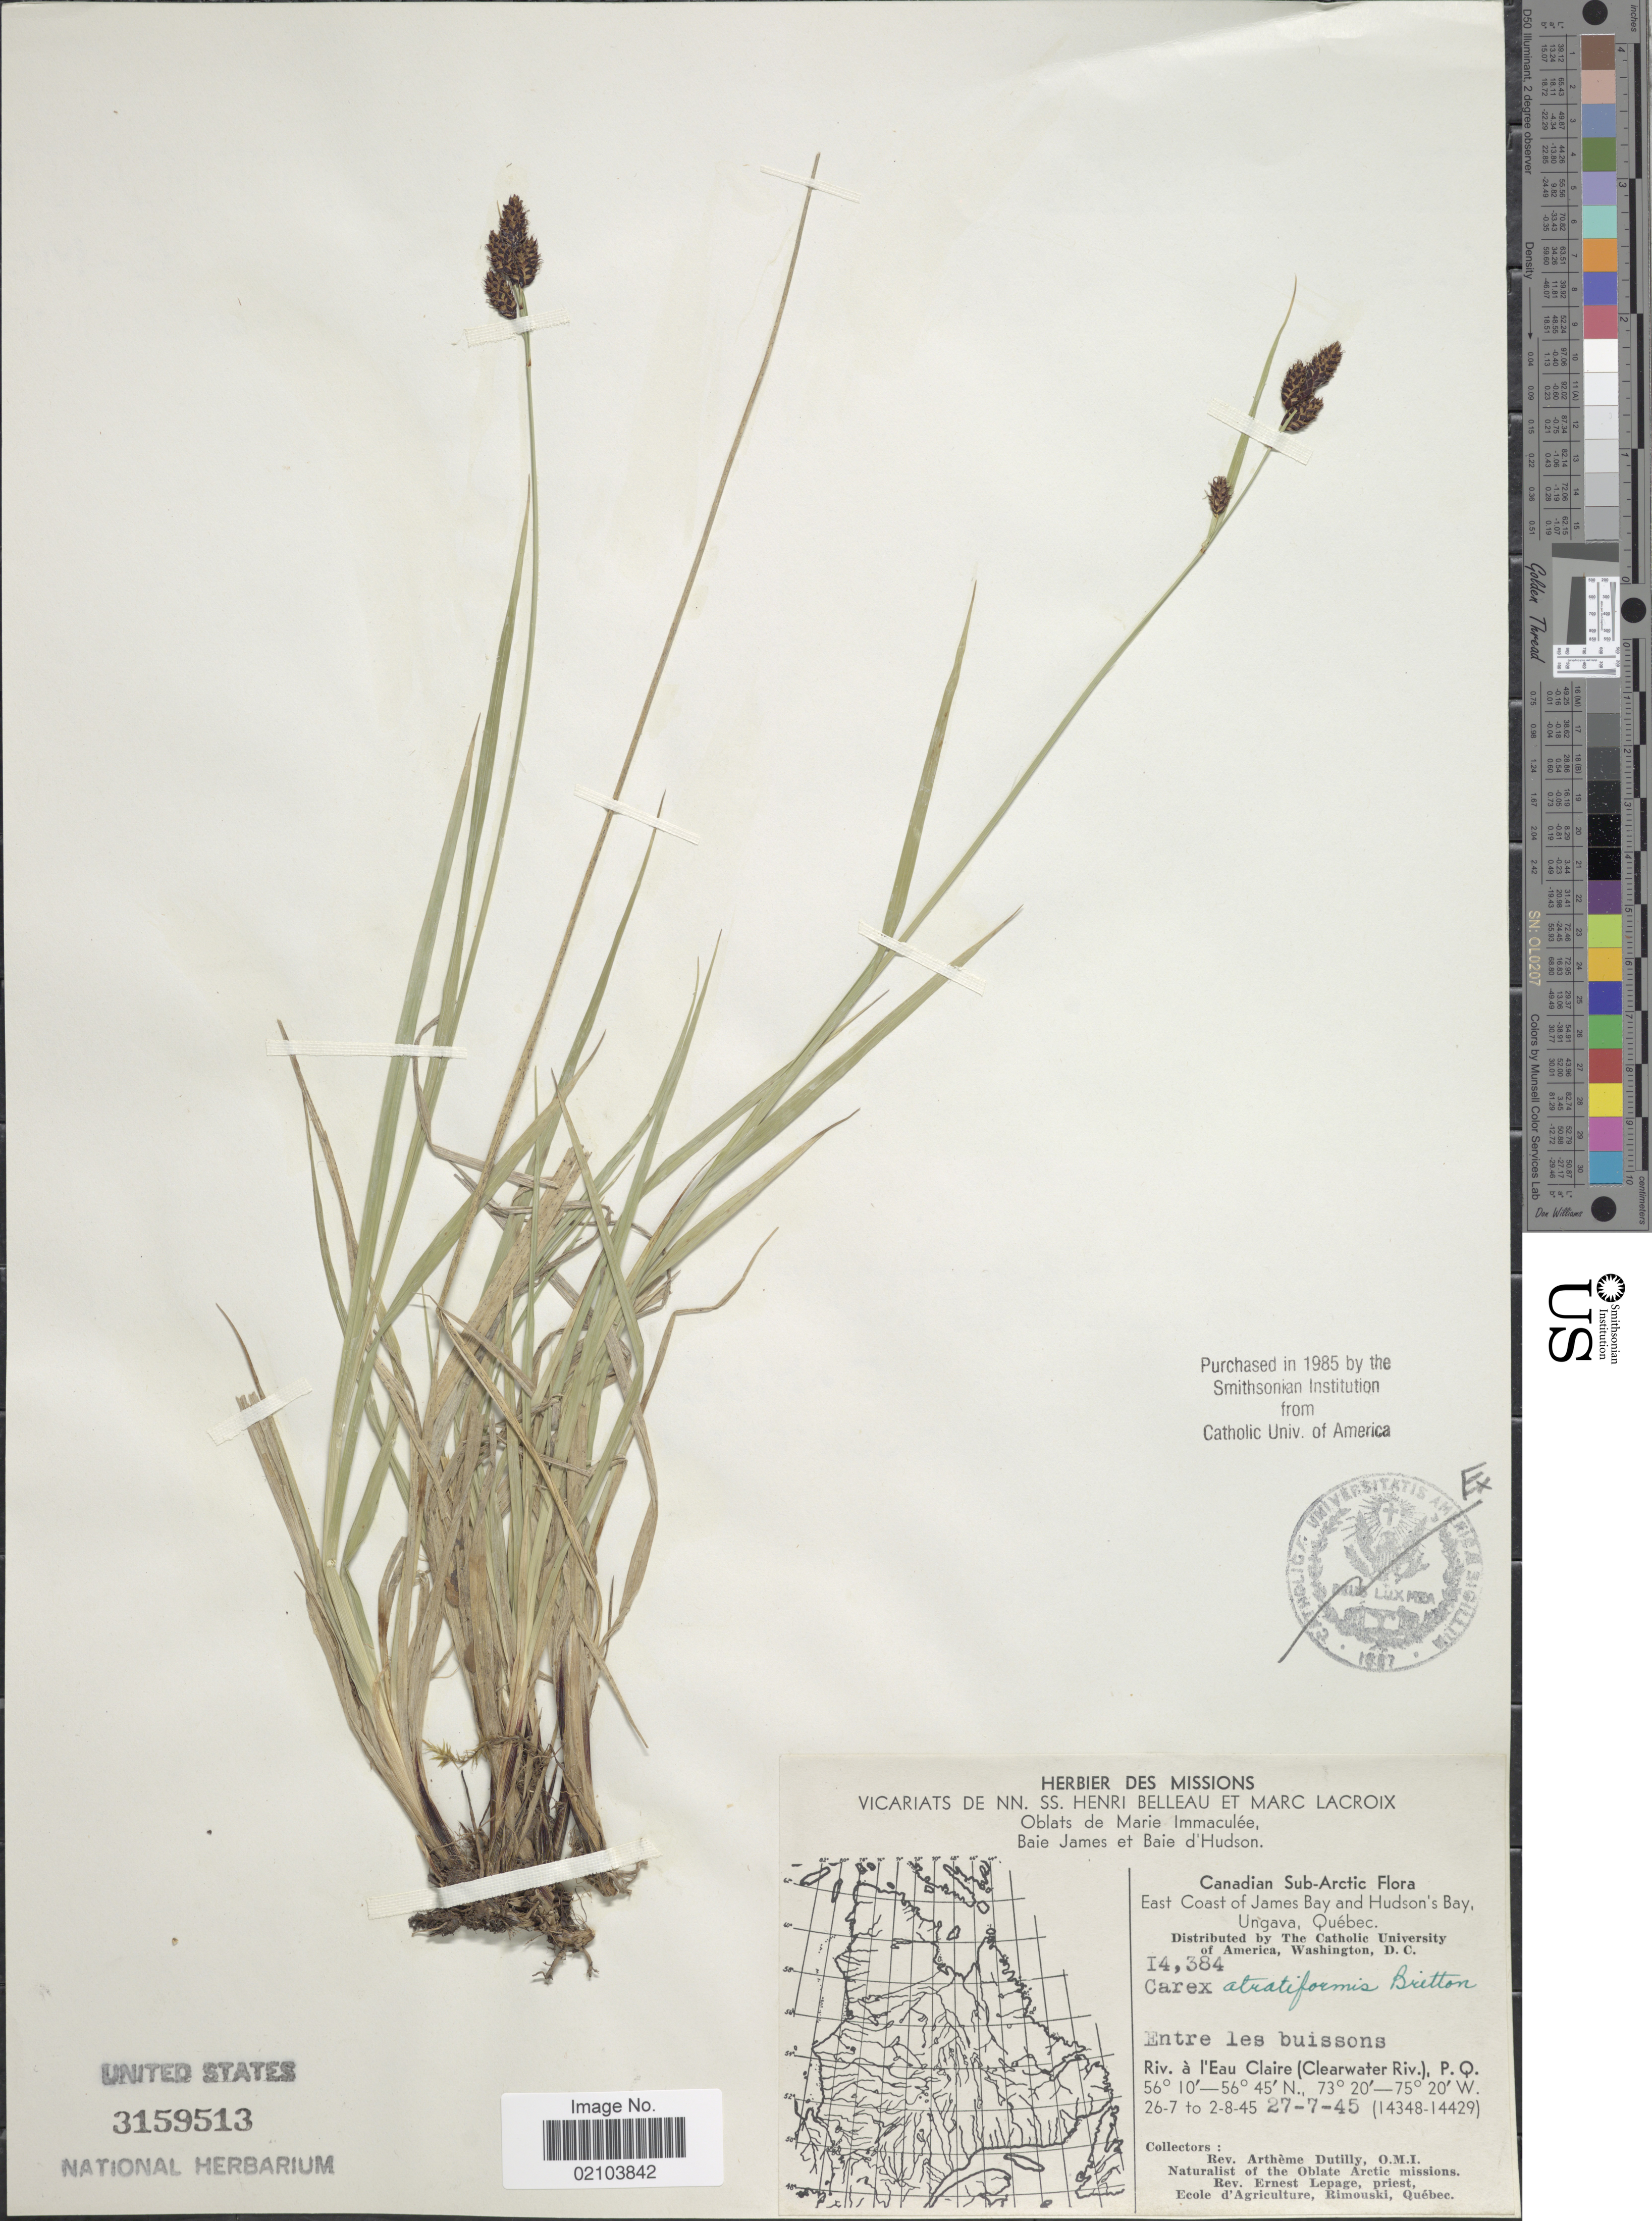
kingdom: Plantae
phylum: Tracheophyta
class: Liliopsida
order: Poales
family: Cyperaceae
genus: Carex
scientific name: Carex atratiformis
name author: Britton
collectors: A. Dutilly & E. Lepage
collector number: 14384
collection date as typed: Transcribed d/m/y: 26/7/45 to 27/7/45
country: Canada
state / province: Quebec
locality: Canadian Sub-Arctic. East Coast of James Bay and Hudson's Bay, Ungava. Riv.à l'Eau Claire (Clearwater Riv.), P. Q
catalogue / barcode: US 3159513